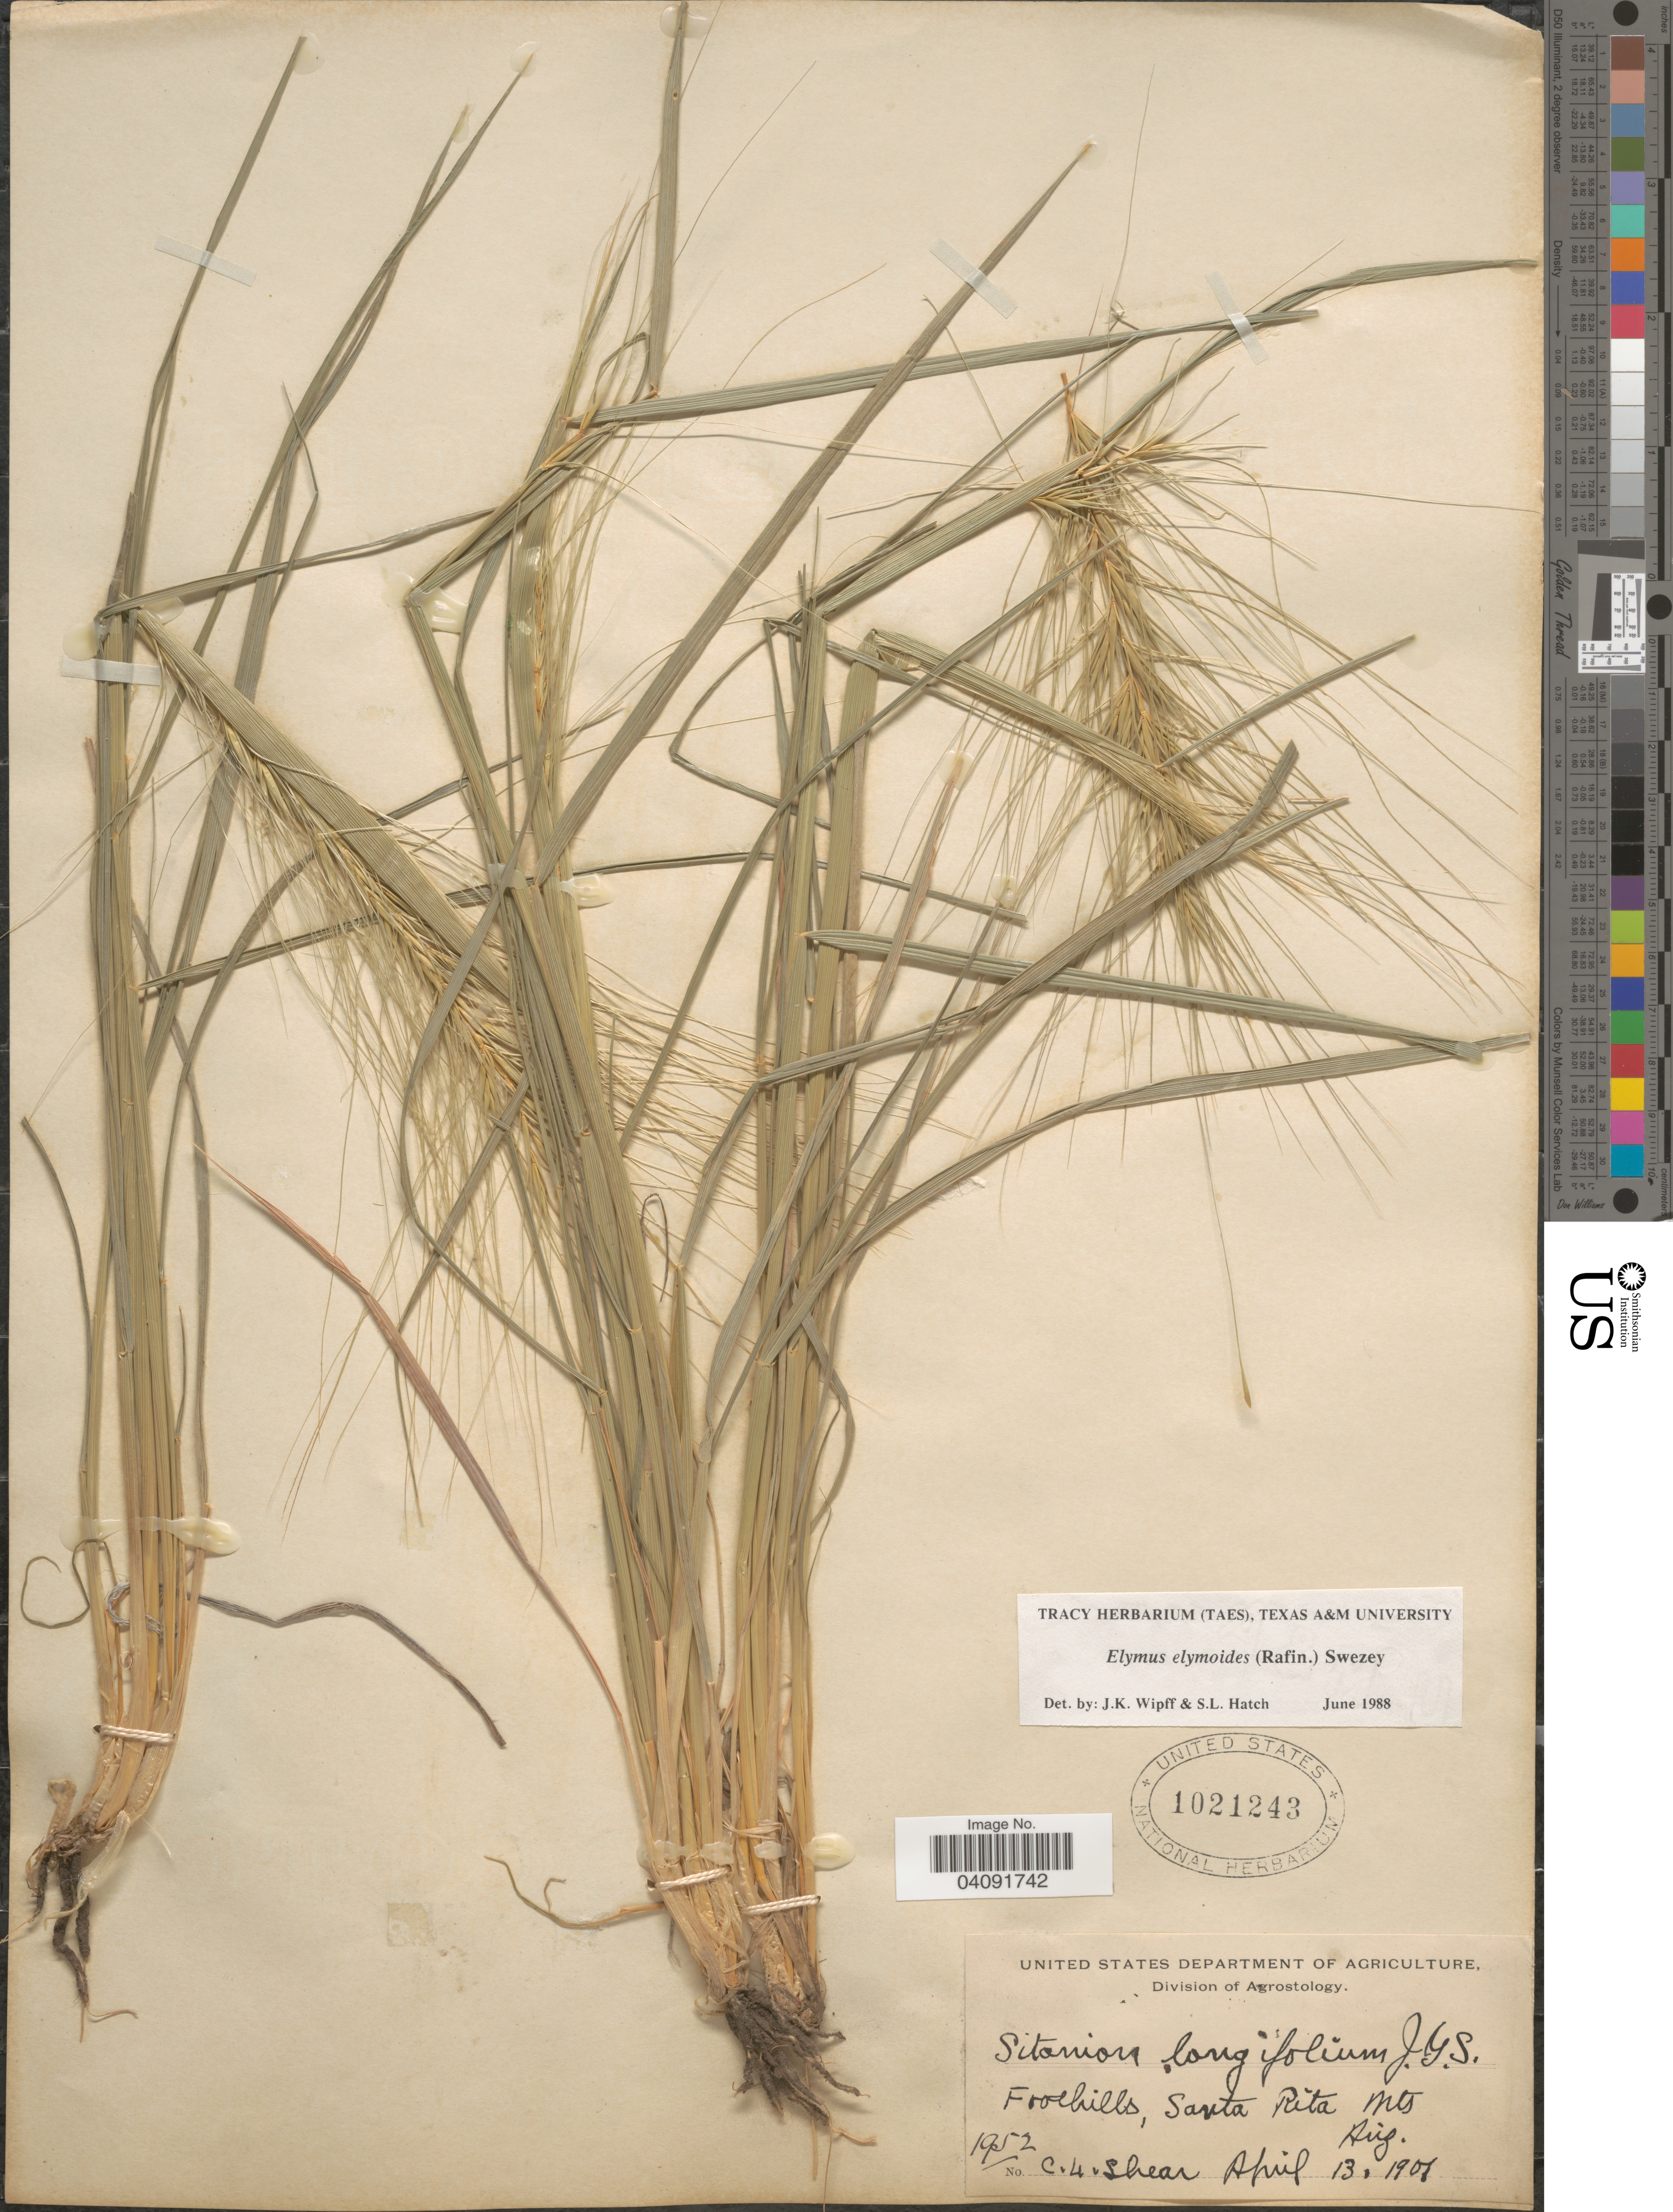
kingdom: Plantae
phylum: Tracheophyta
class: Liliopsida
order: Poales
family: Poaceae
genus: Elymus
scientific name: Elymus elymoides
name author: (Raf.) Swezey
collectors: C. W. Shear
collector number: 1952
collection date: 1901-04-13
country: United States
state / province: Arizona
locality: Foothills, Santa Rita Mts.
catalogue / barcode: US 1021243